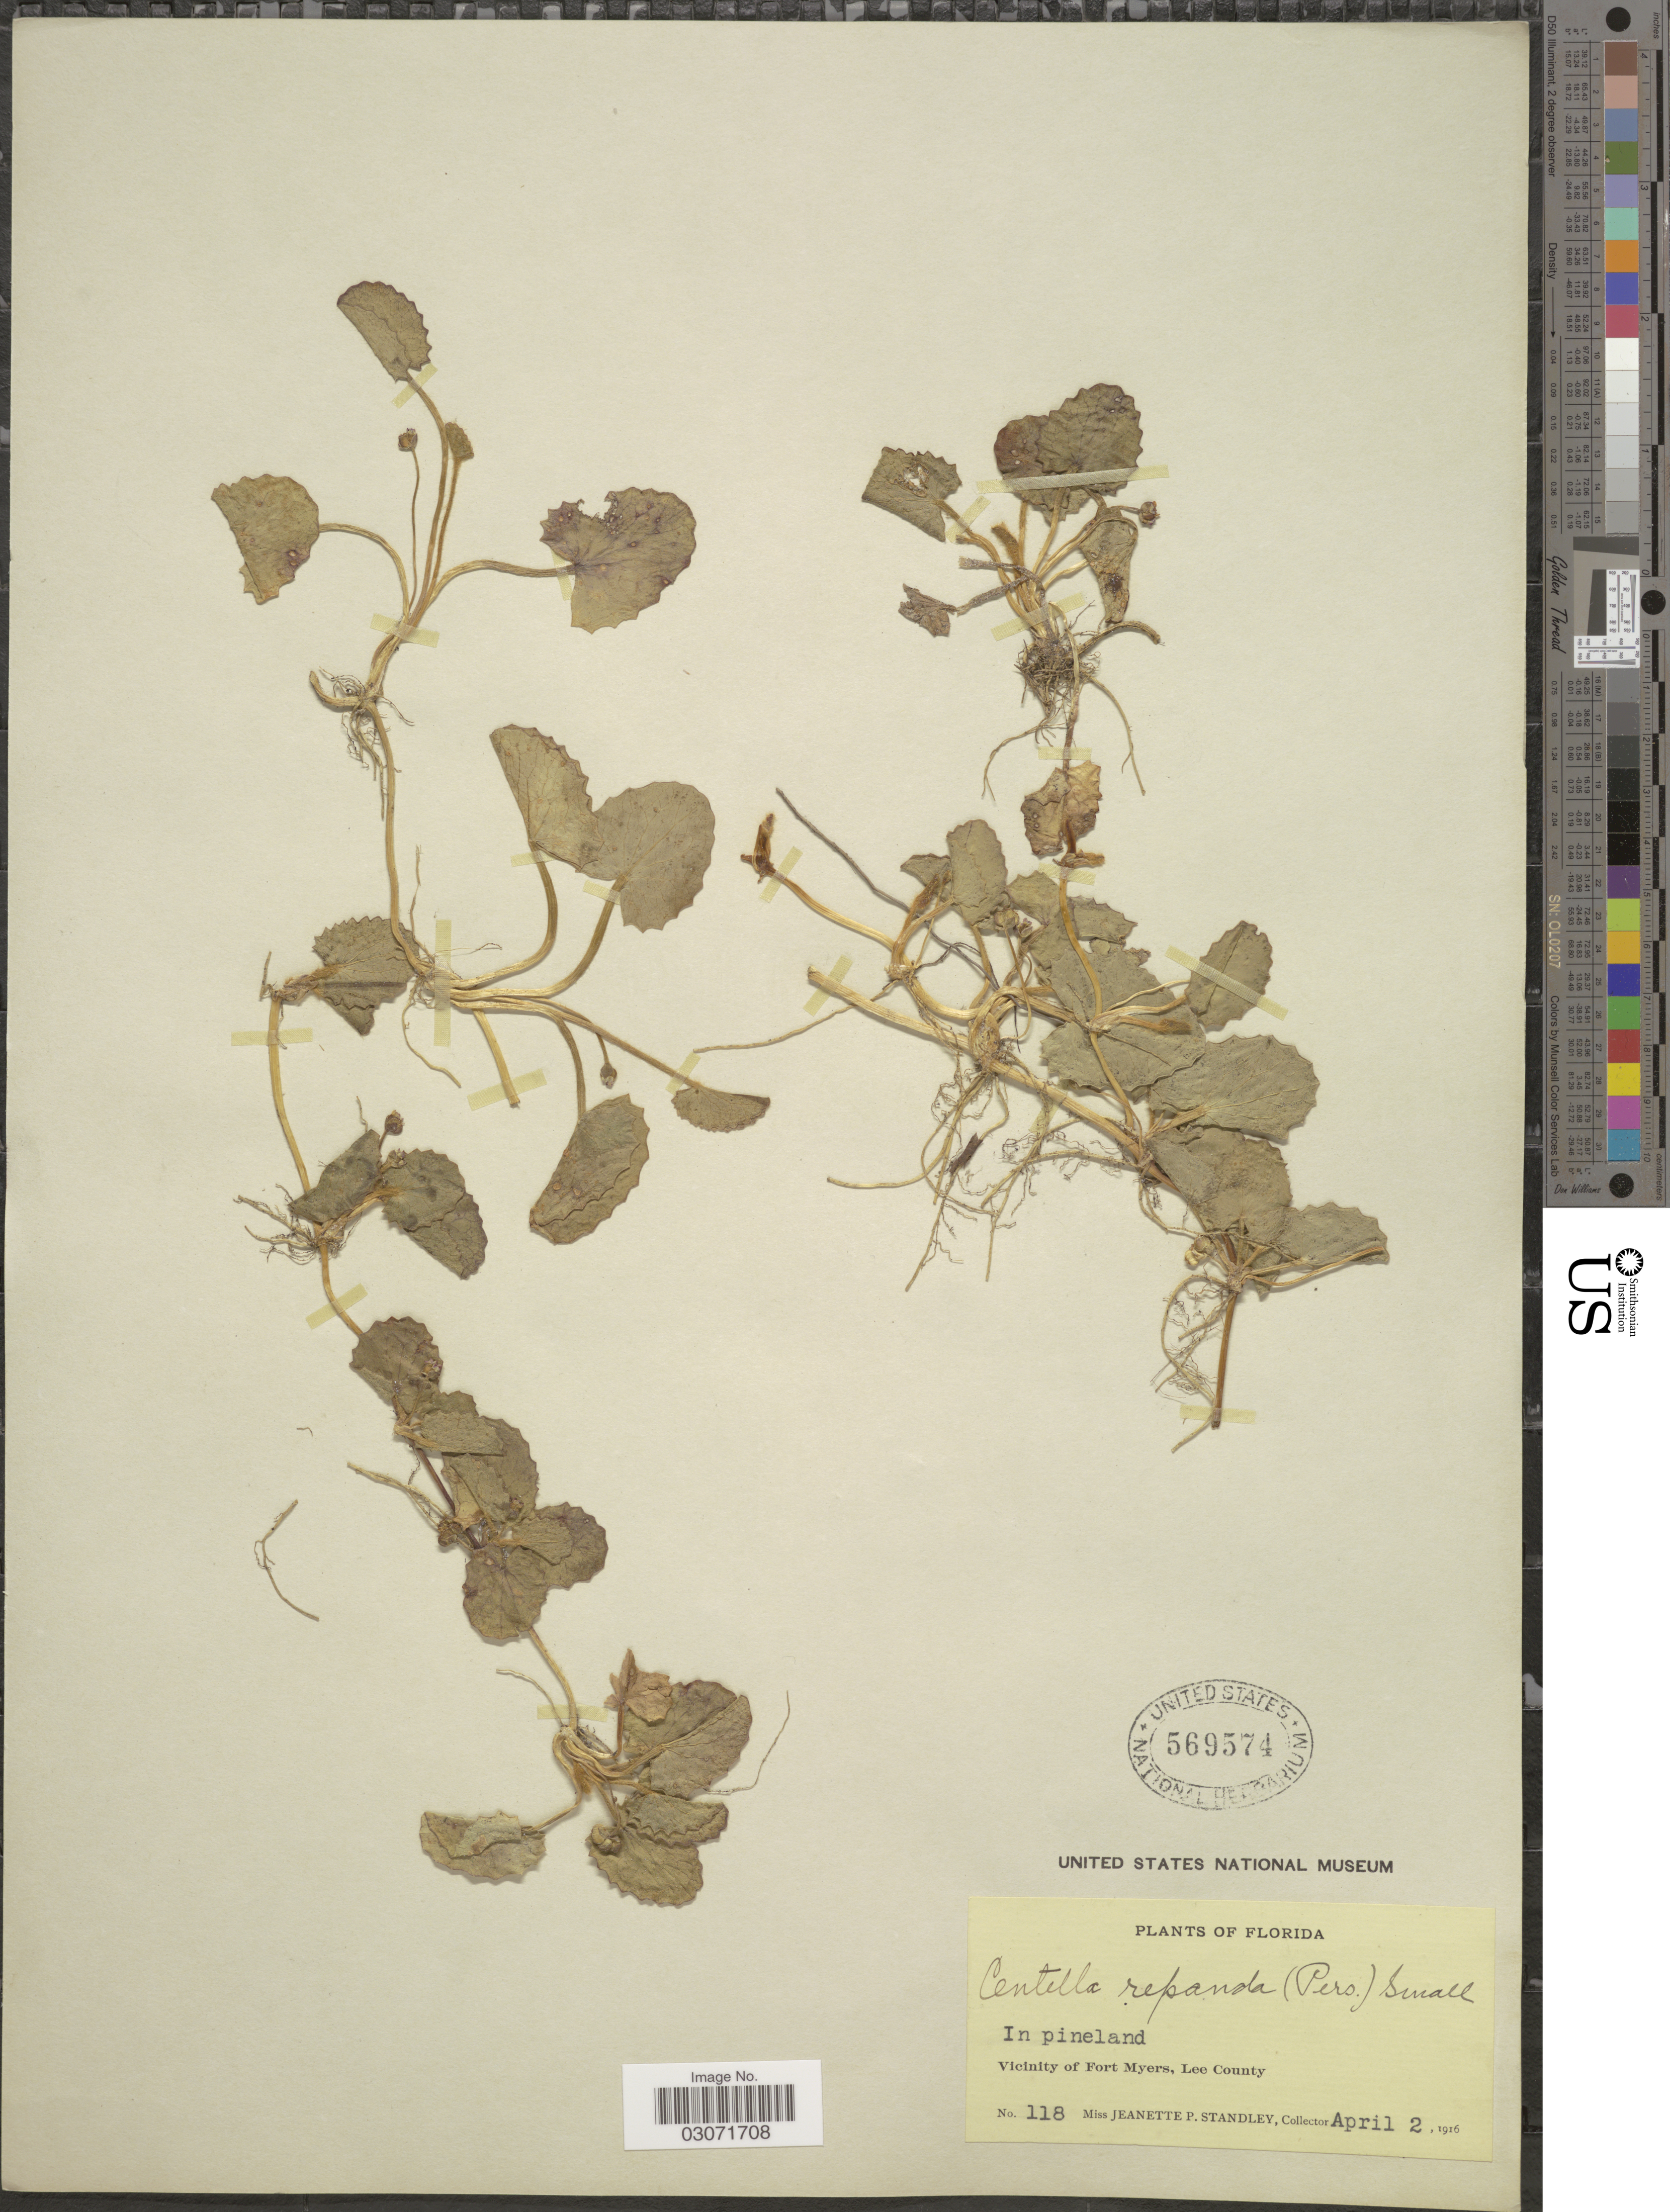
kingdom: Plantae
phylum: Tracheophyta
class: Magnoliopsida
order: Apiales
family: Apiaceae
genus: Centella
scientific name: Centella asiatica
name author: (L.) Urb.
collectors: J. P. Standley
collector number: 118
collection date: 1916-04-02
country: United States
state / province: Florida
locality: Vicinity of Fort Myers, Lee County.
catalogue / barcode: US 569574